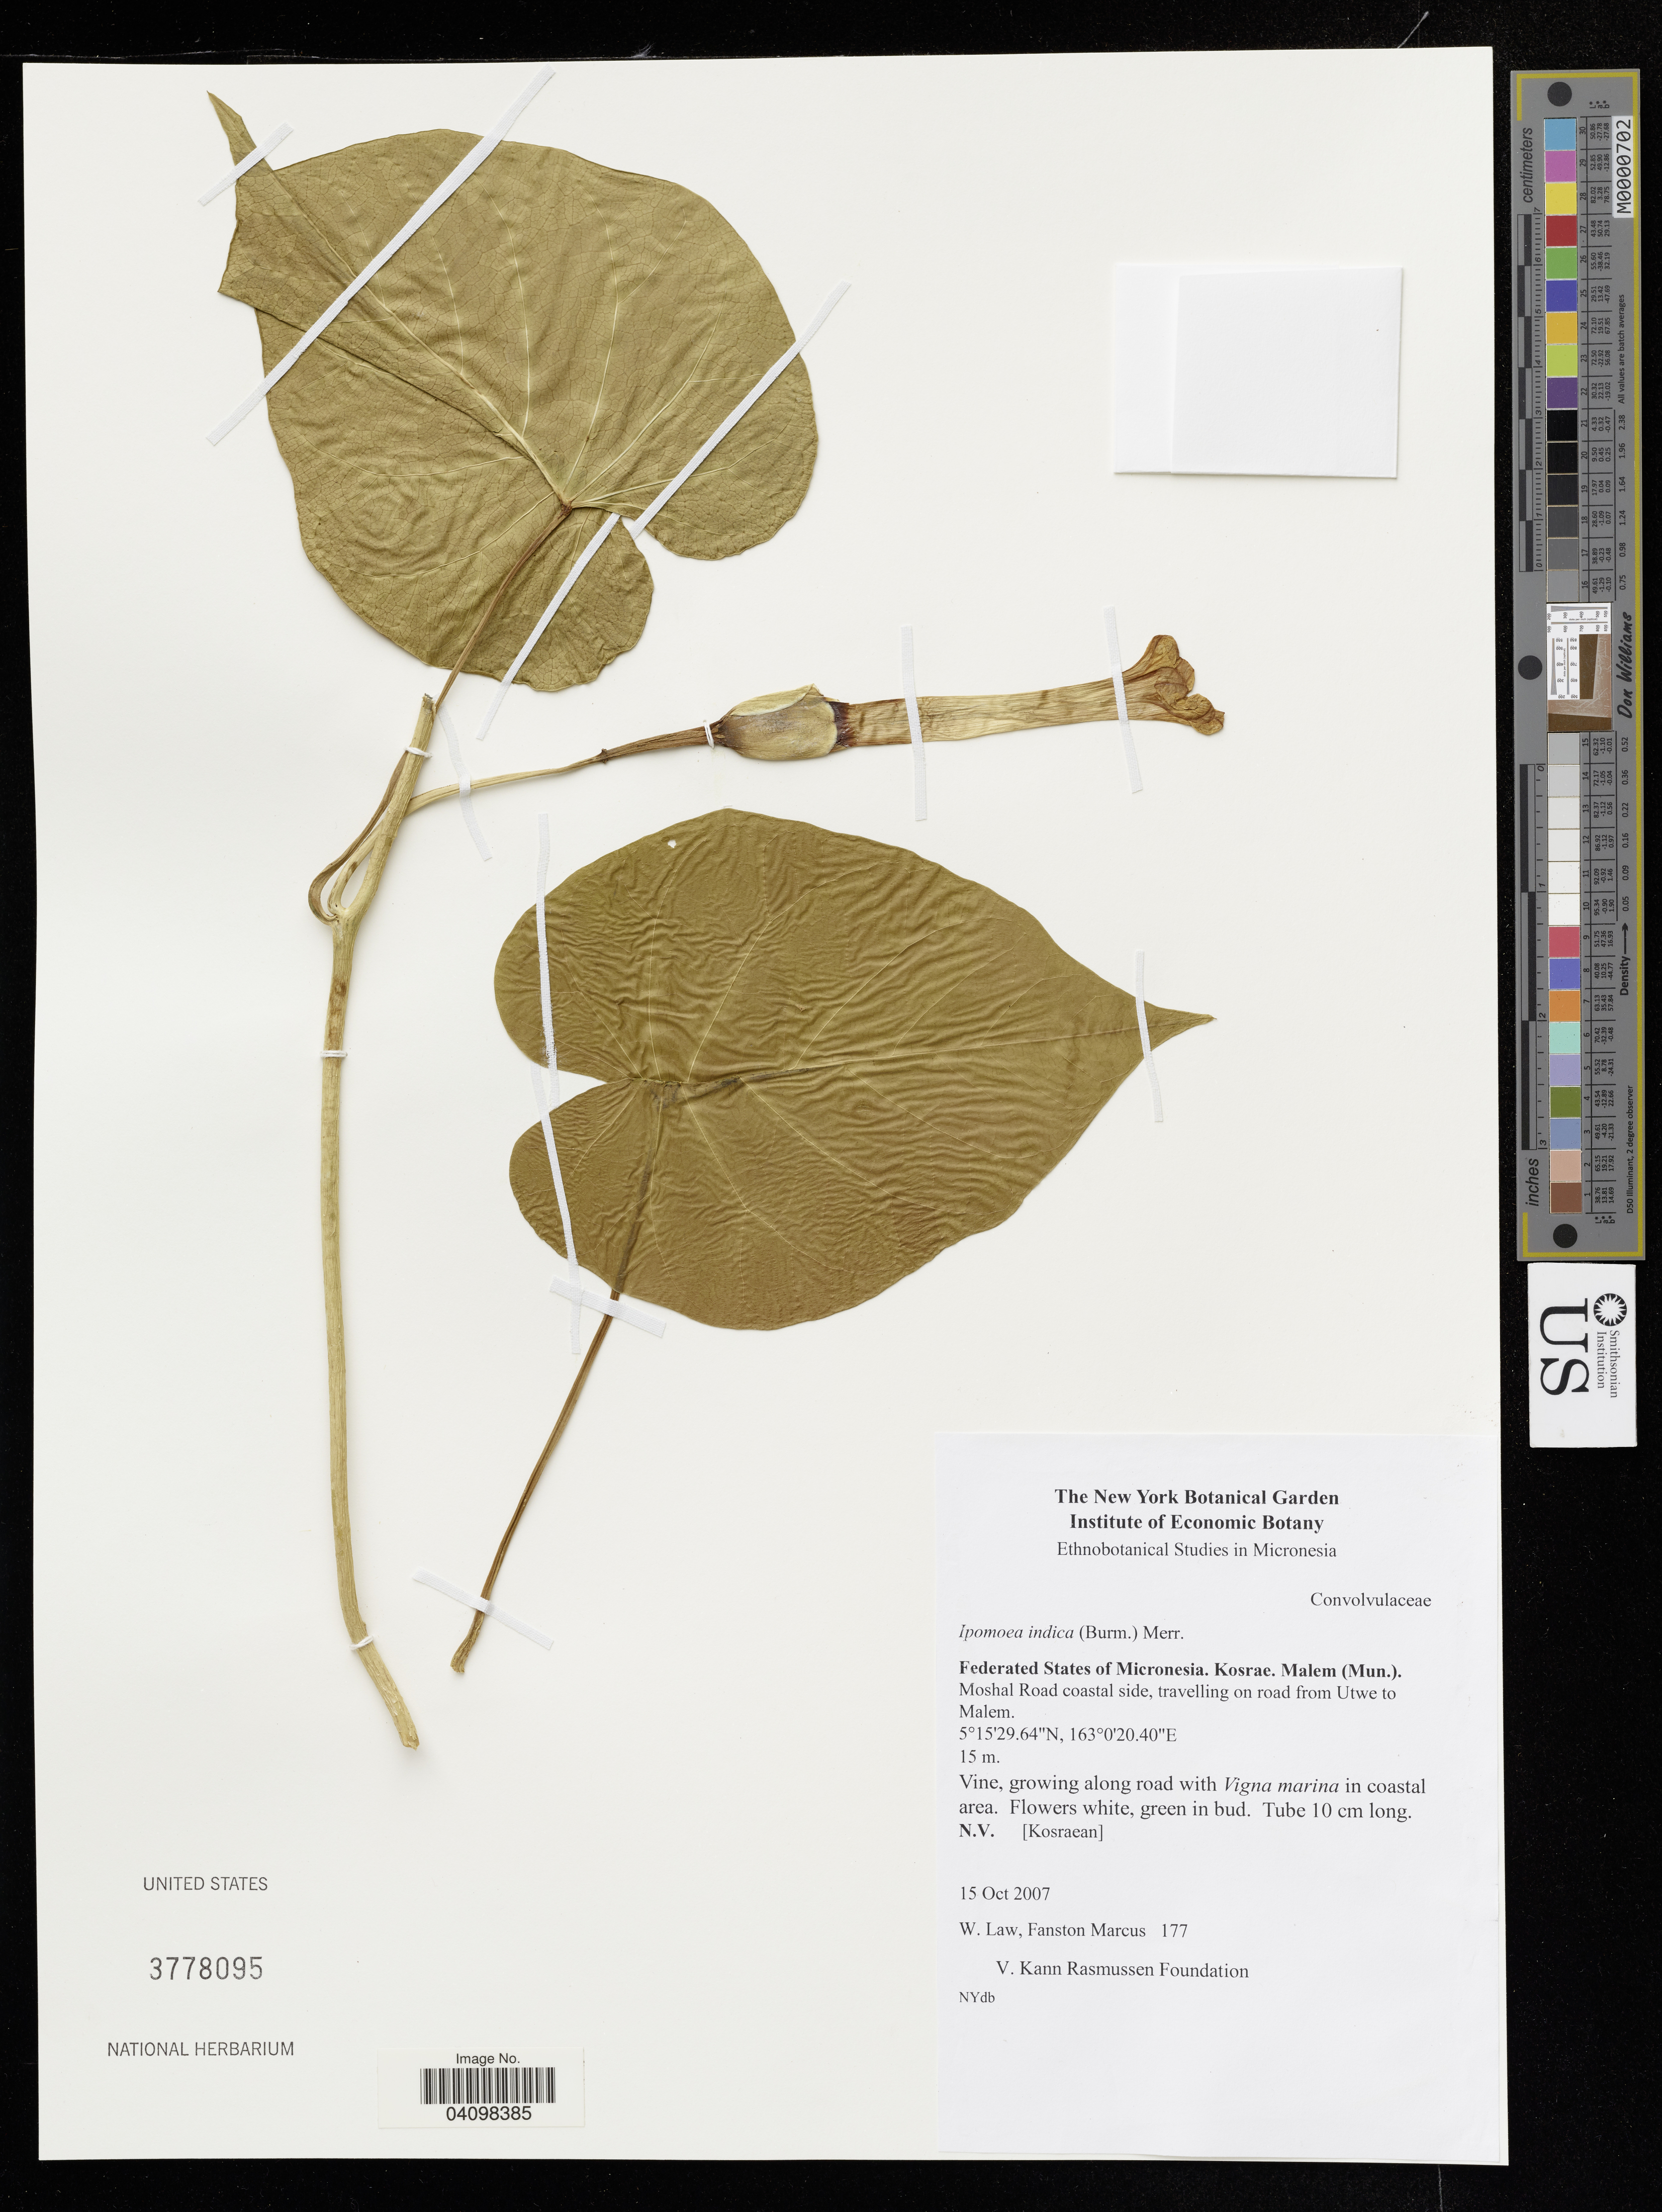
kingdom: Plantae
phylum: Tracheophyta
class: Magnoliopsida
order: Solanales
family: Convolvulaceae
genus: Ipomoea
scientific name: Ipomoea indica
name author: (Burm.) Merr.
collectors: W. Law & F. Marcus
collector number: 177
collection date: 2007-10-15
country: Micronesia, Federated States of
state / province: Kosrae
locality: Kosrae. Malem (Mun.). Moshal Road coastal side, travelling on road from Utwe to Malem.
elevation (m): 15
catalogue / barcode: US 3778095